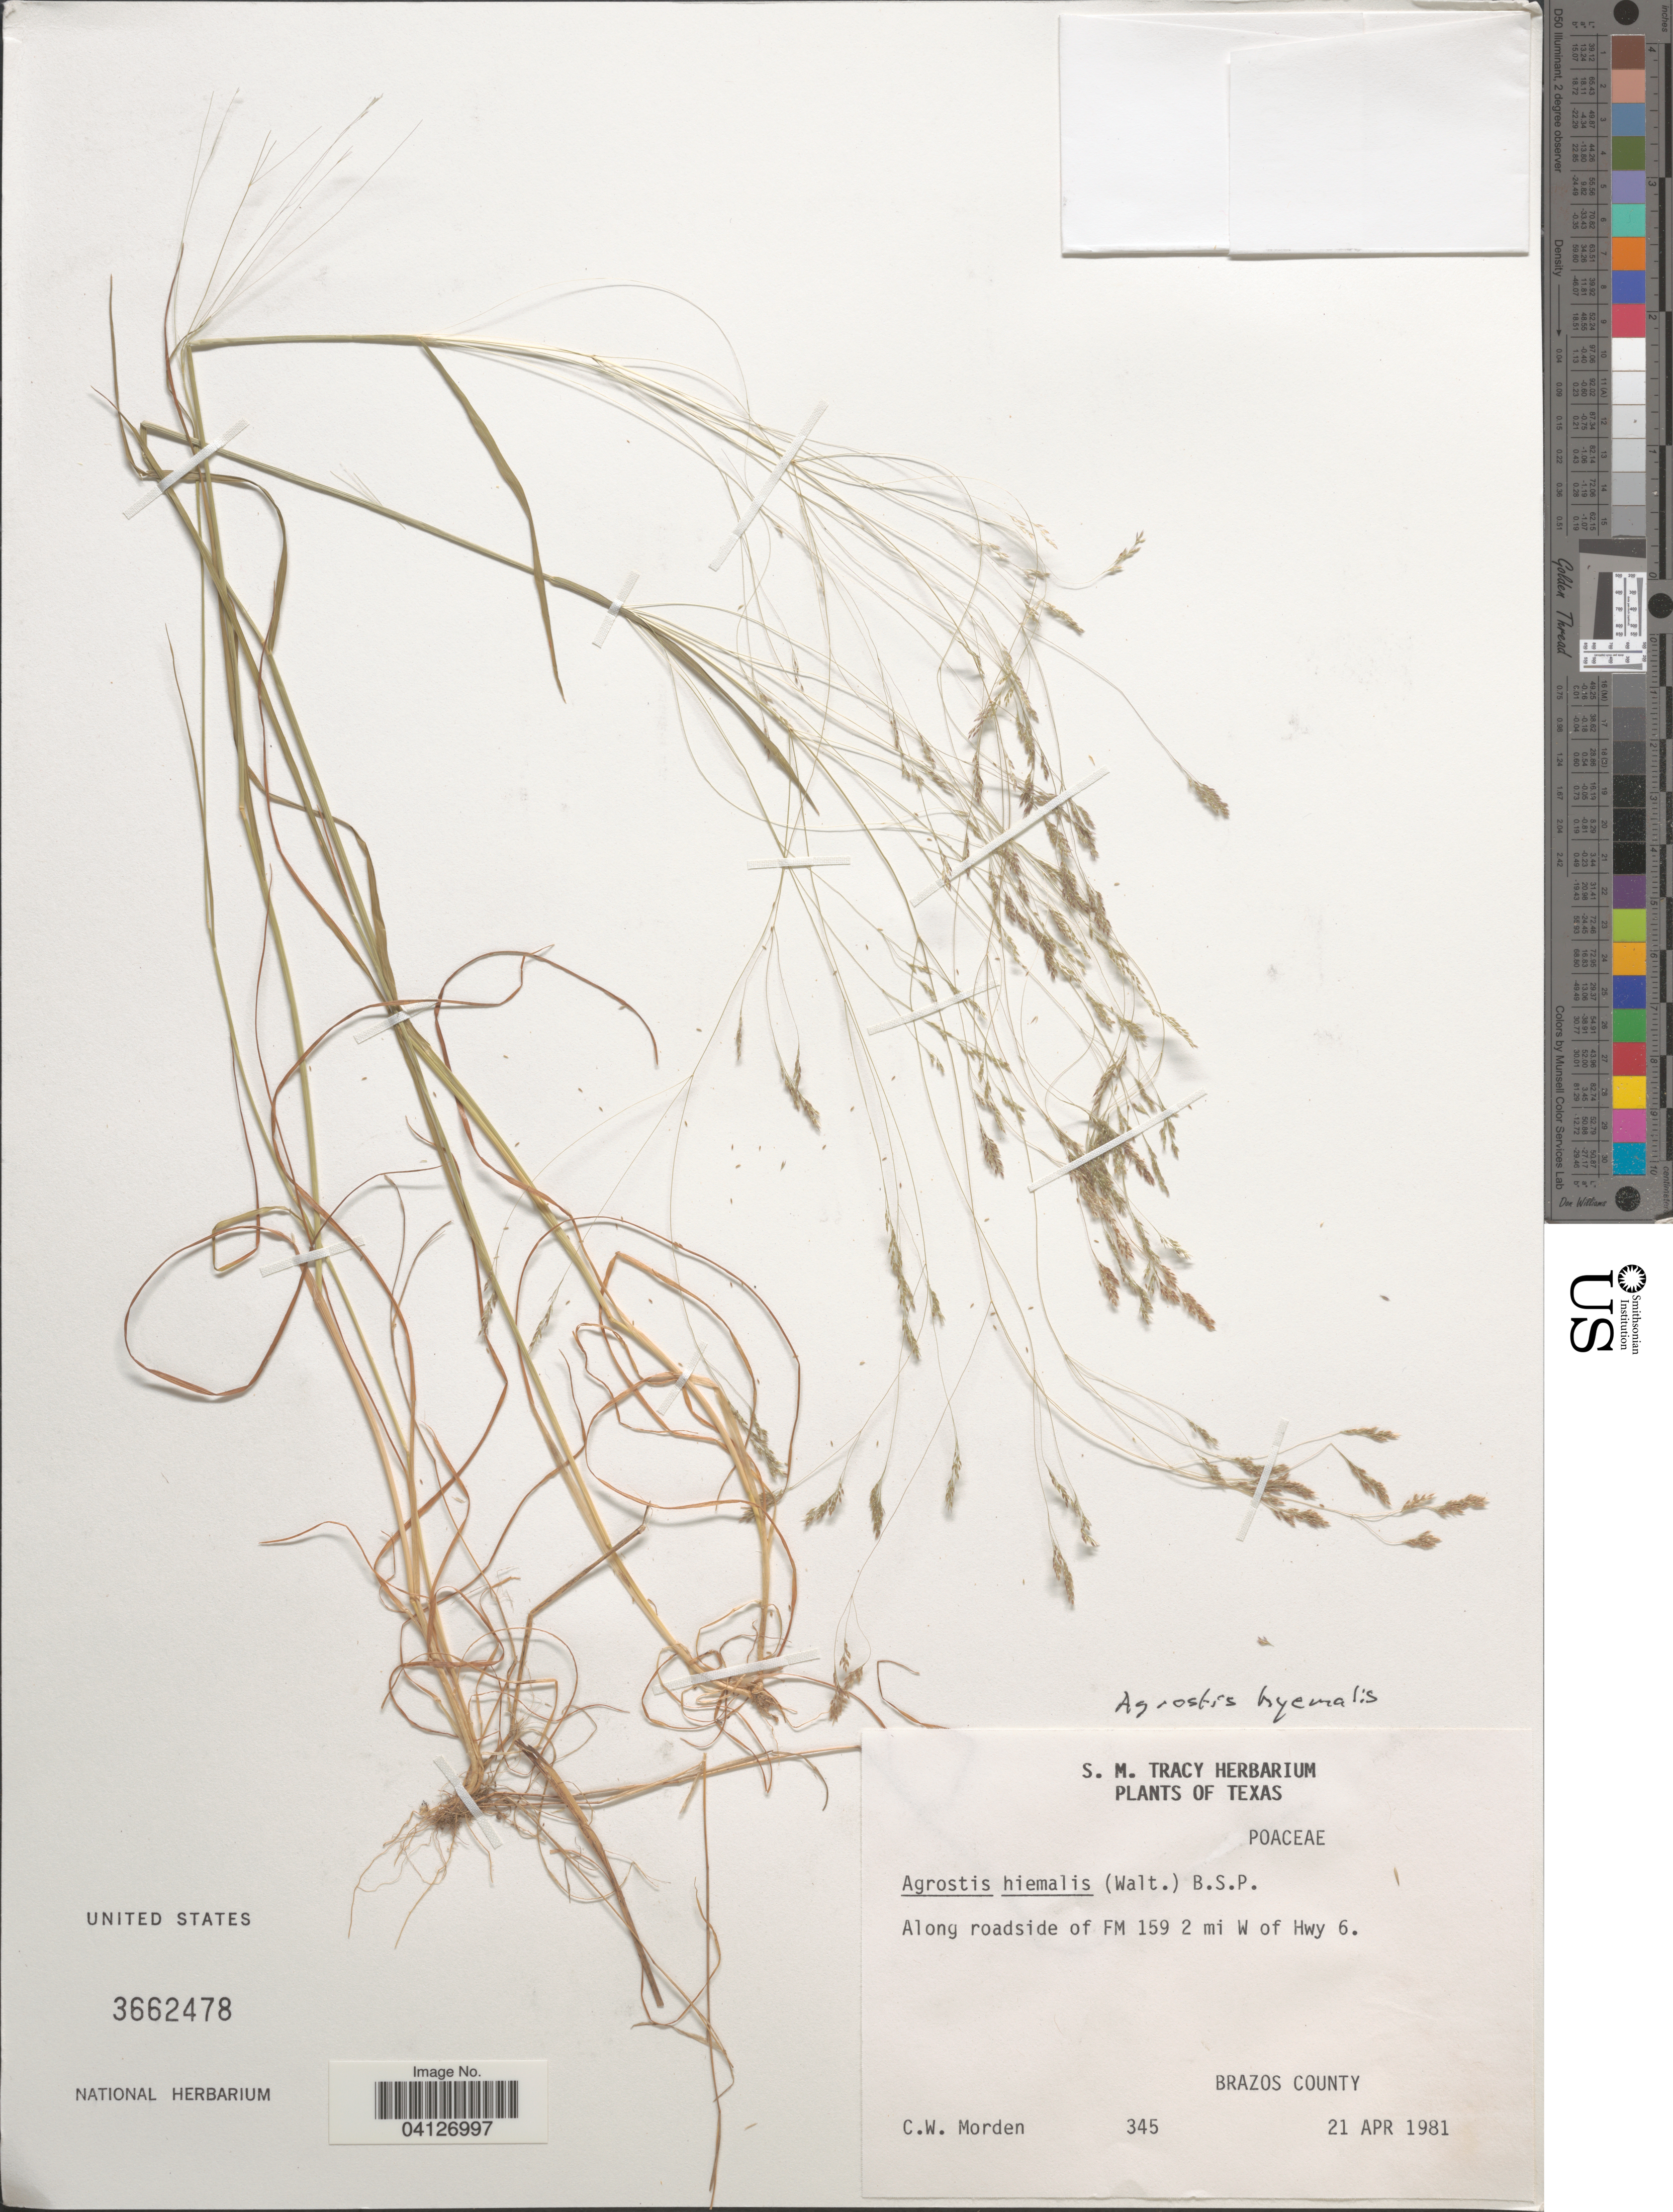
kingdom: Plantae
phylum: Tracheophyta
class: Liliopsida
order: Poales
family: Poaceae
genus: Agrostis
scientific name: Agrostis hiemalis (Walter) Britton et al., orth. var.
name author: (Walter) Britton et al.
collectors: C. Morden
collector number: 345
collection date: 1981-04-21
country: United States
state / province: Texas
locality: Along roadside of FM 159 2 mi W of Hwy 6. Brazos County.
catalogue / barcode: US 3662478